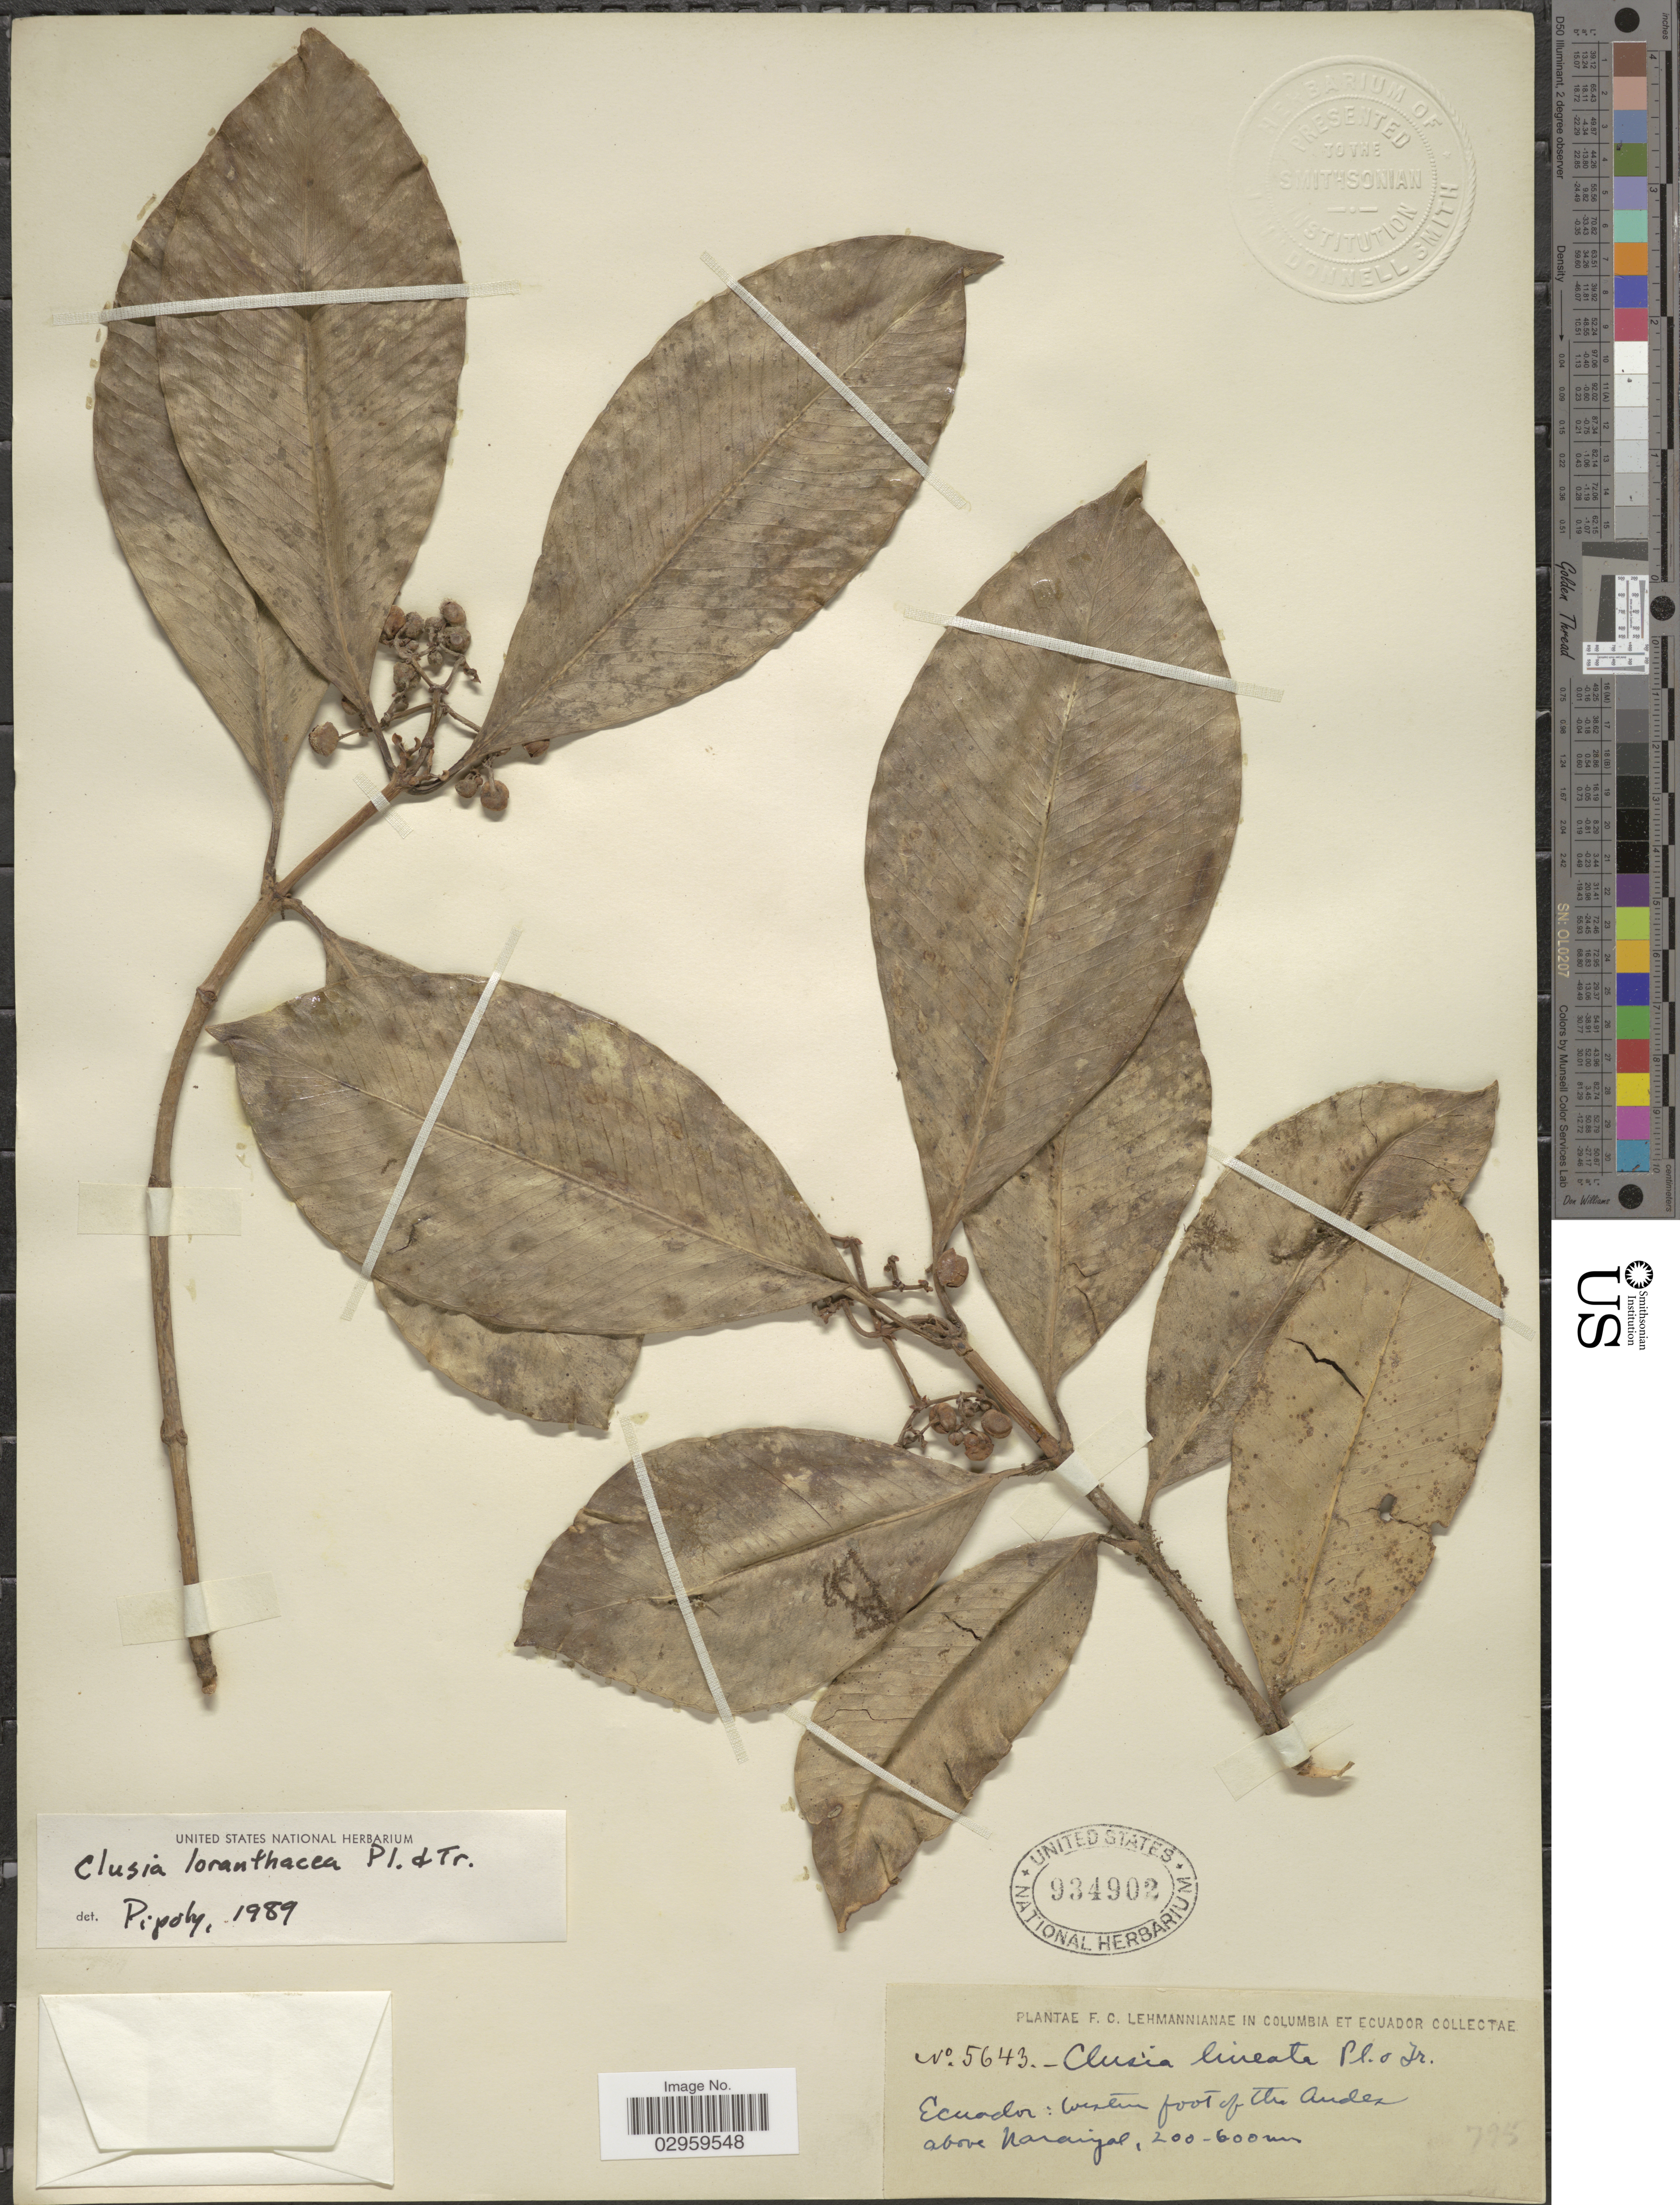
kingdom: Plantae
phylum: Tracheophyta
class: Magnoliopsida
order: Malpighiales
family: Clusiaceae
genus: Clusia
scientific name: Clusia loranthacea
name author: Planch. & Triana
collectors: F. C. Lehmann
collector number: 5643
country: Ecuador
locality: Western foot of the Andes, above Naraiyal.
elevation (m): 200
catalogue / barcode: US 934902